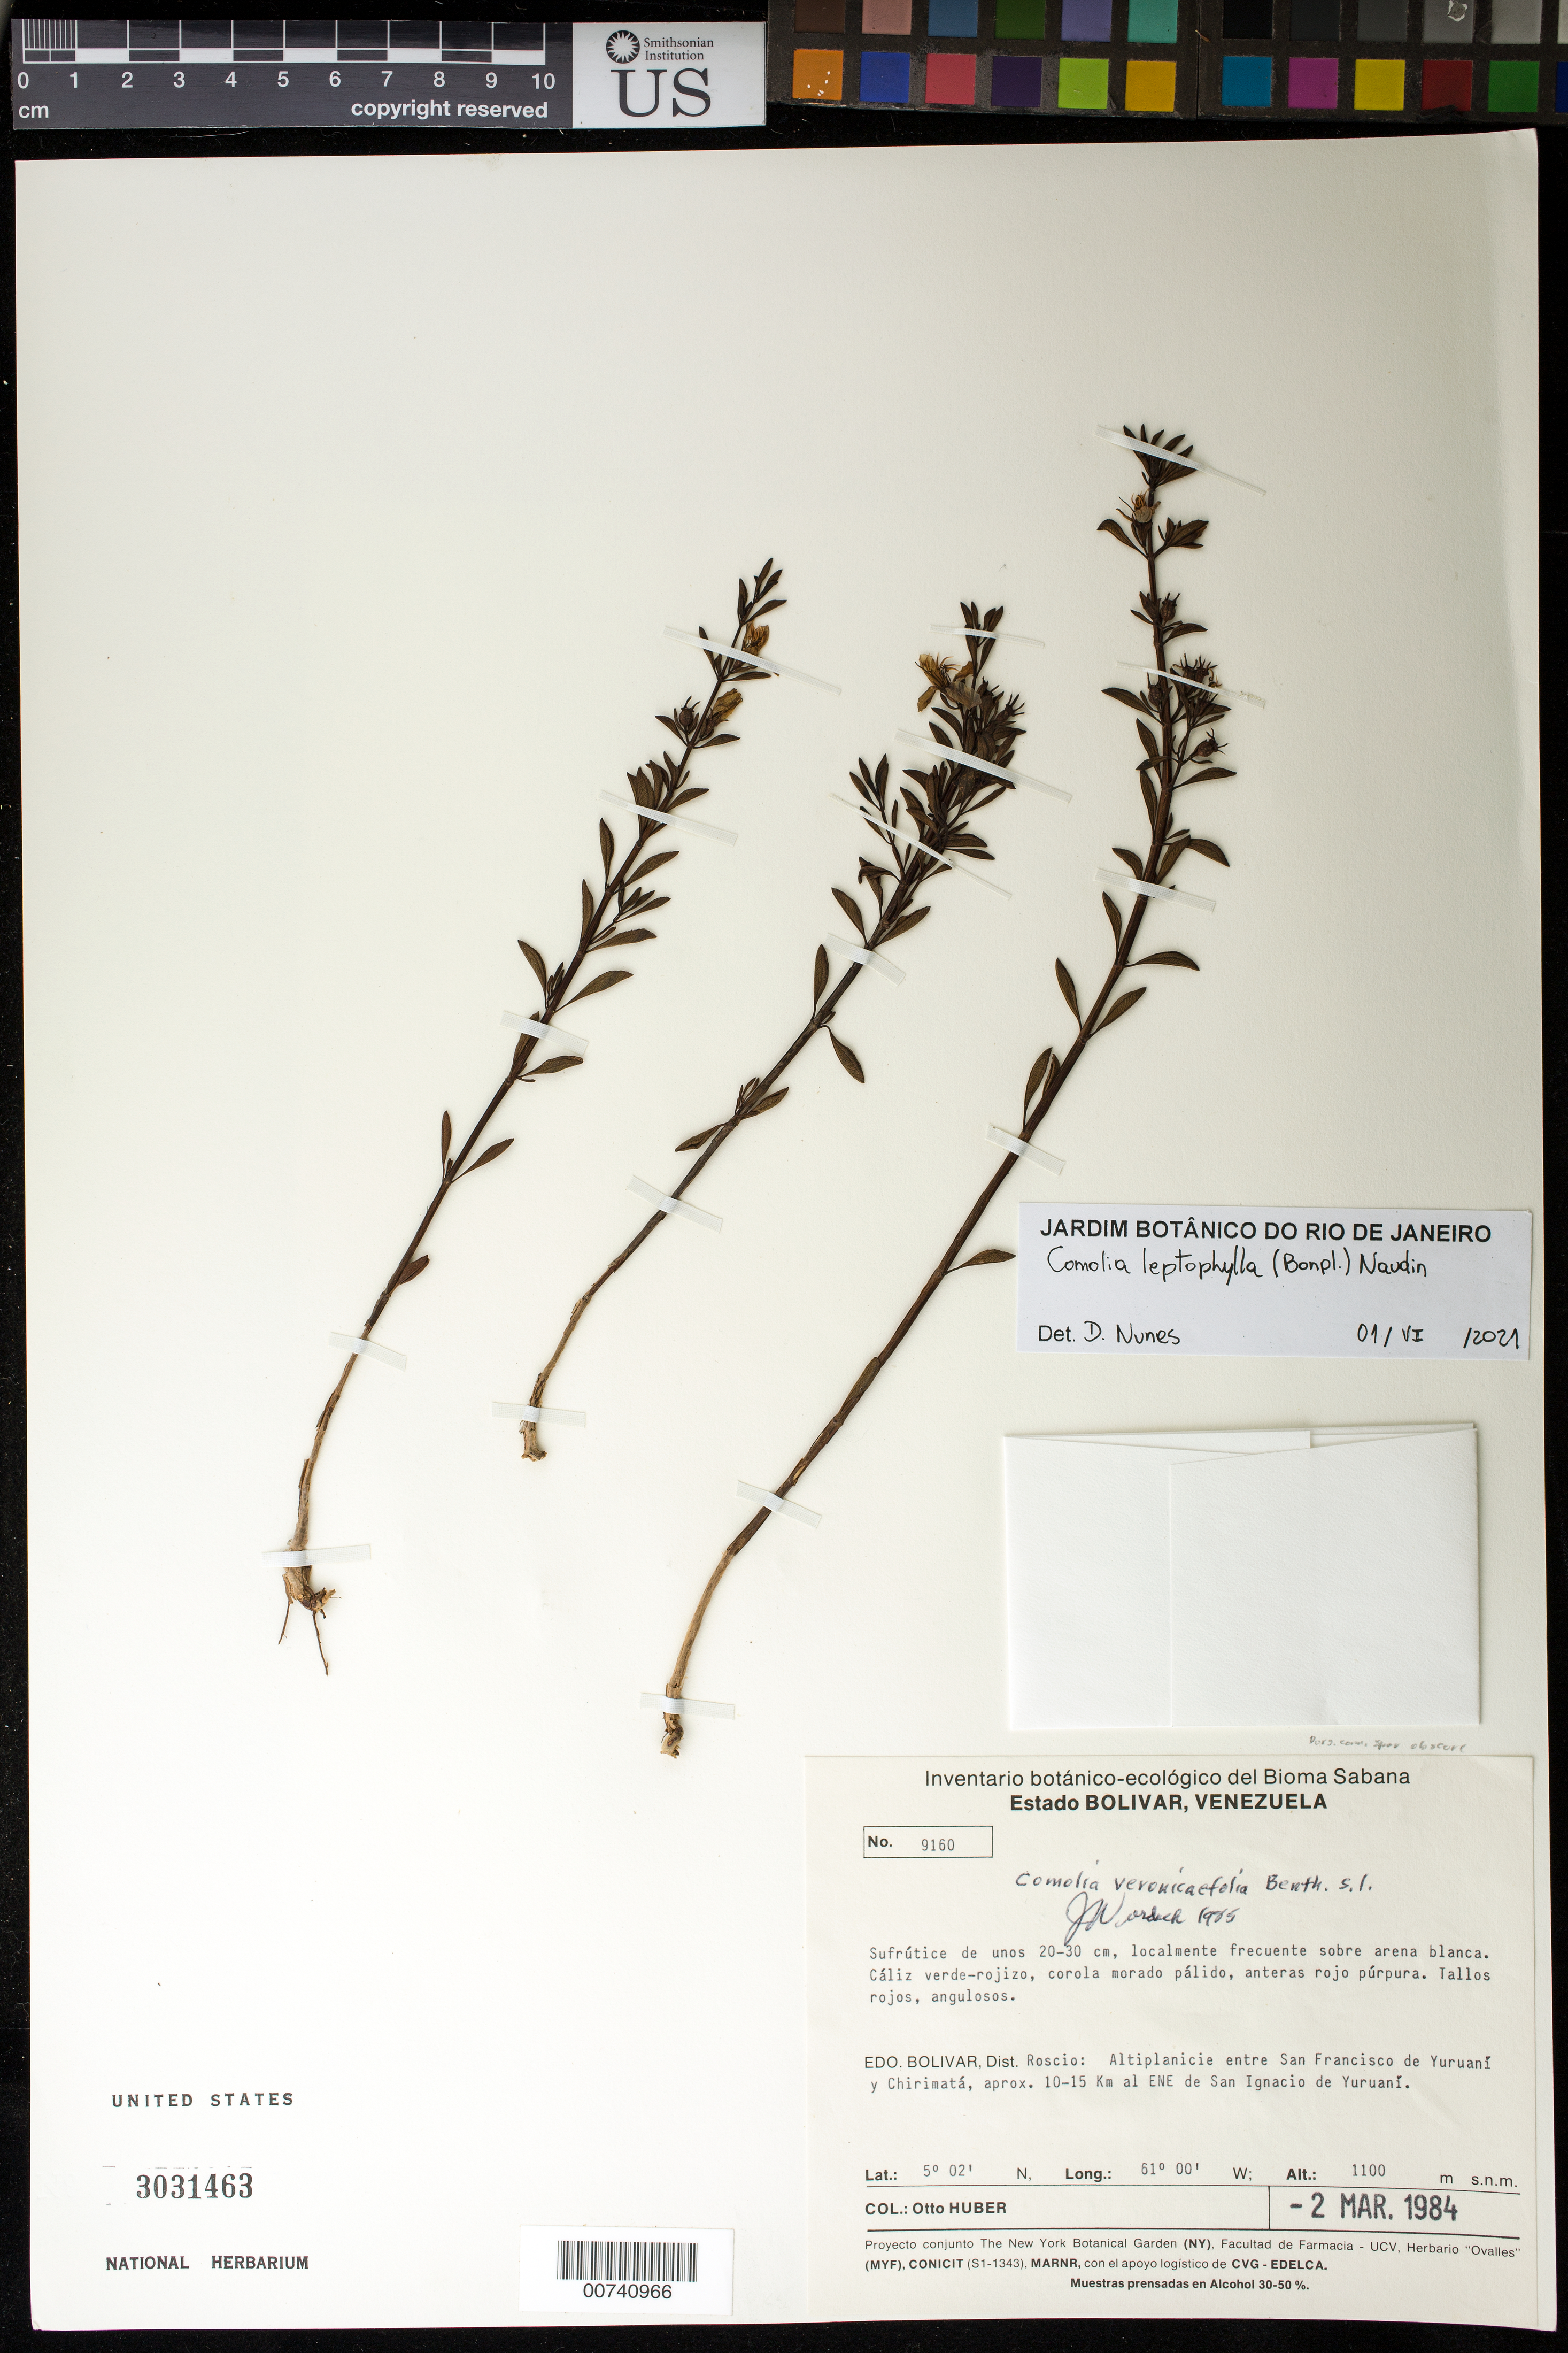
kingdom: Plantae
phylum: Tracheophyta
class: Magnoliopsida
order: Myrtales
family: Melastomataceae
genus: Comolia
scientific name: Comolia veronicifolia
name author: Benth.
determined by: Wurdack, John J., (US), US (UNITED STATES)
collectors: O. Huber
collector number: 9160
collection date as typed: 2-Mar-84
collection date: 1984-03-02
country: Venezuela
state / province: Bolívar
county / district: Roscio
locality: San Ignacio de Yuruani, 10-15 km ENE, altiplanicie entre San Francisco de Yurani y Chirimata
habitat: Sobre arena blanca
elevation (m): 1100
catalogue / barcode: US 3031463